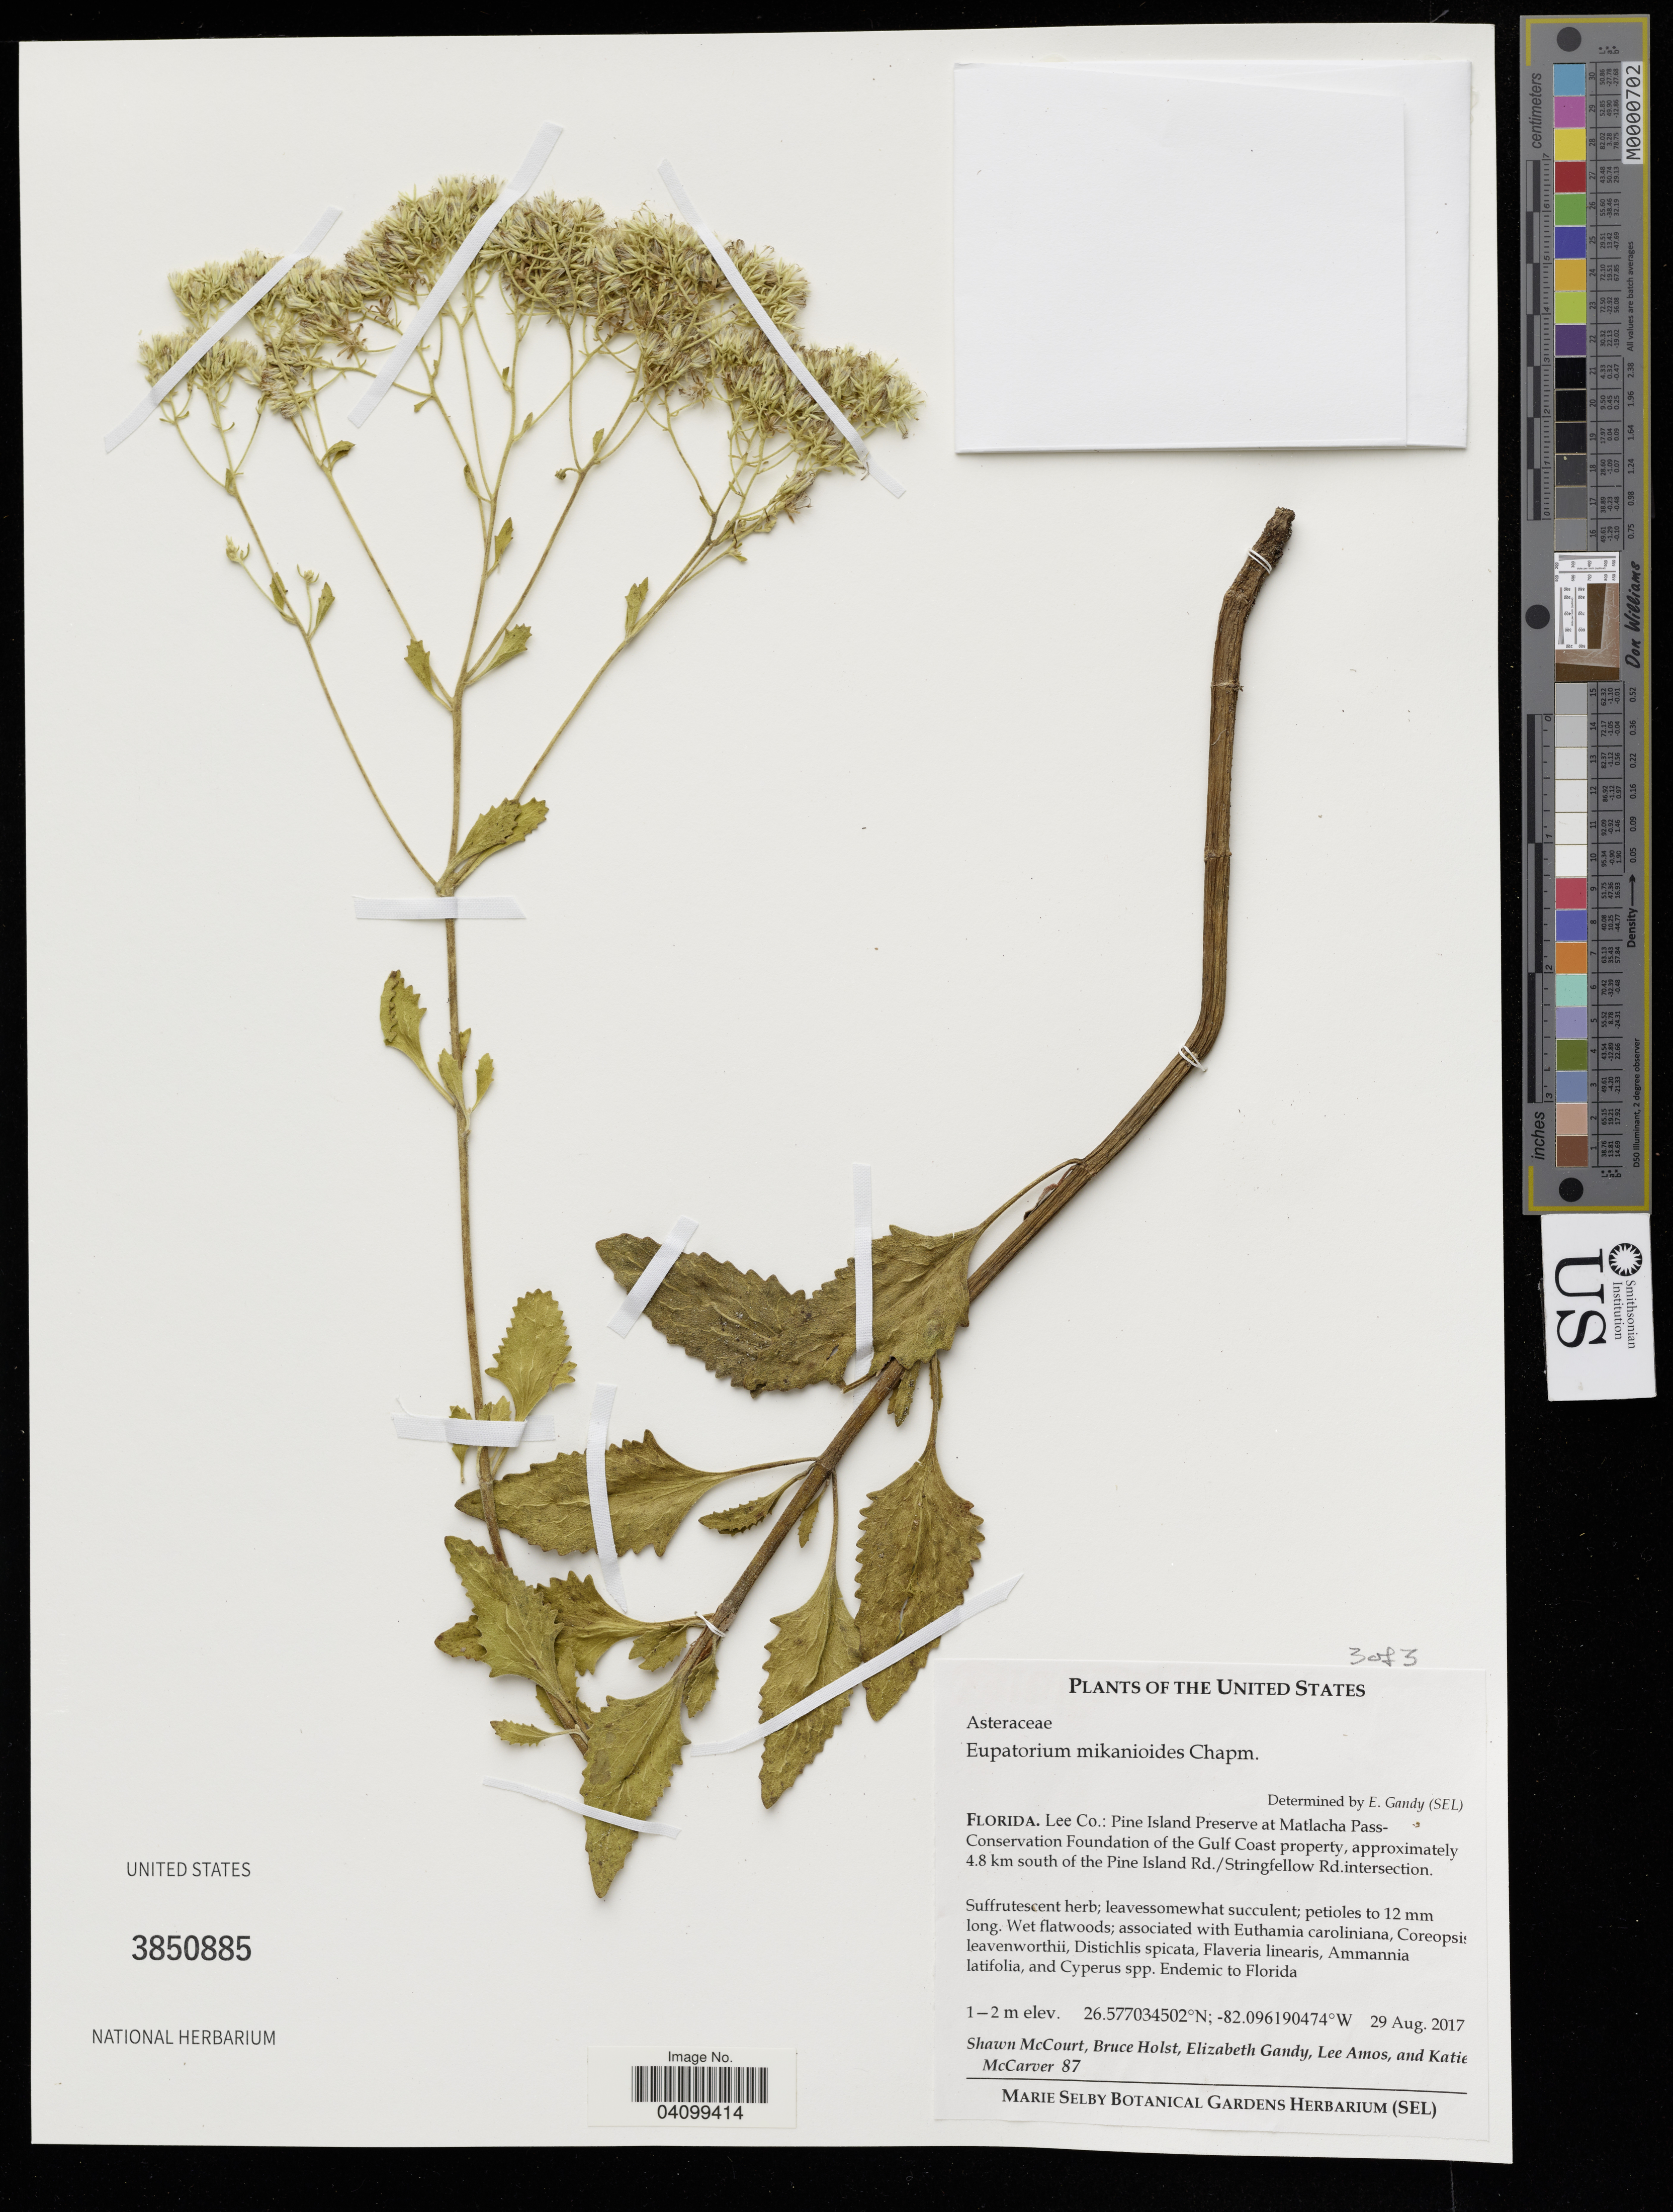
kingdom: Plantae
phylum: Tracheophyta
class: Magnoliopsida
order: Asterales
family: Asteraceae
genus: Eupatorium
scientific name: Eupatorium mikanioides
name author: Chapman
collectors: R. McCourt, B. Holst & L. Amos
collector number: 87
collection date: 2017-08-29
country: United States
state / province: Florida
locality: Lee Co.: Pine Island Preserve at Matlacha Pass- Conservation Foundation of the Gulf Coast property, approximately 4.8 km south of the Pine Island Rd./Stringfellow Rd.intersection.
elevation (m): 1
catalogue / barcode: US 3850885